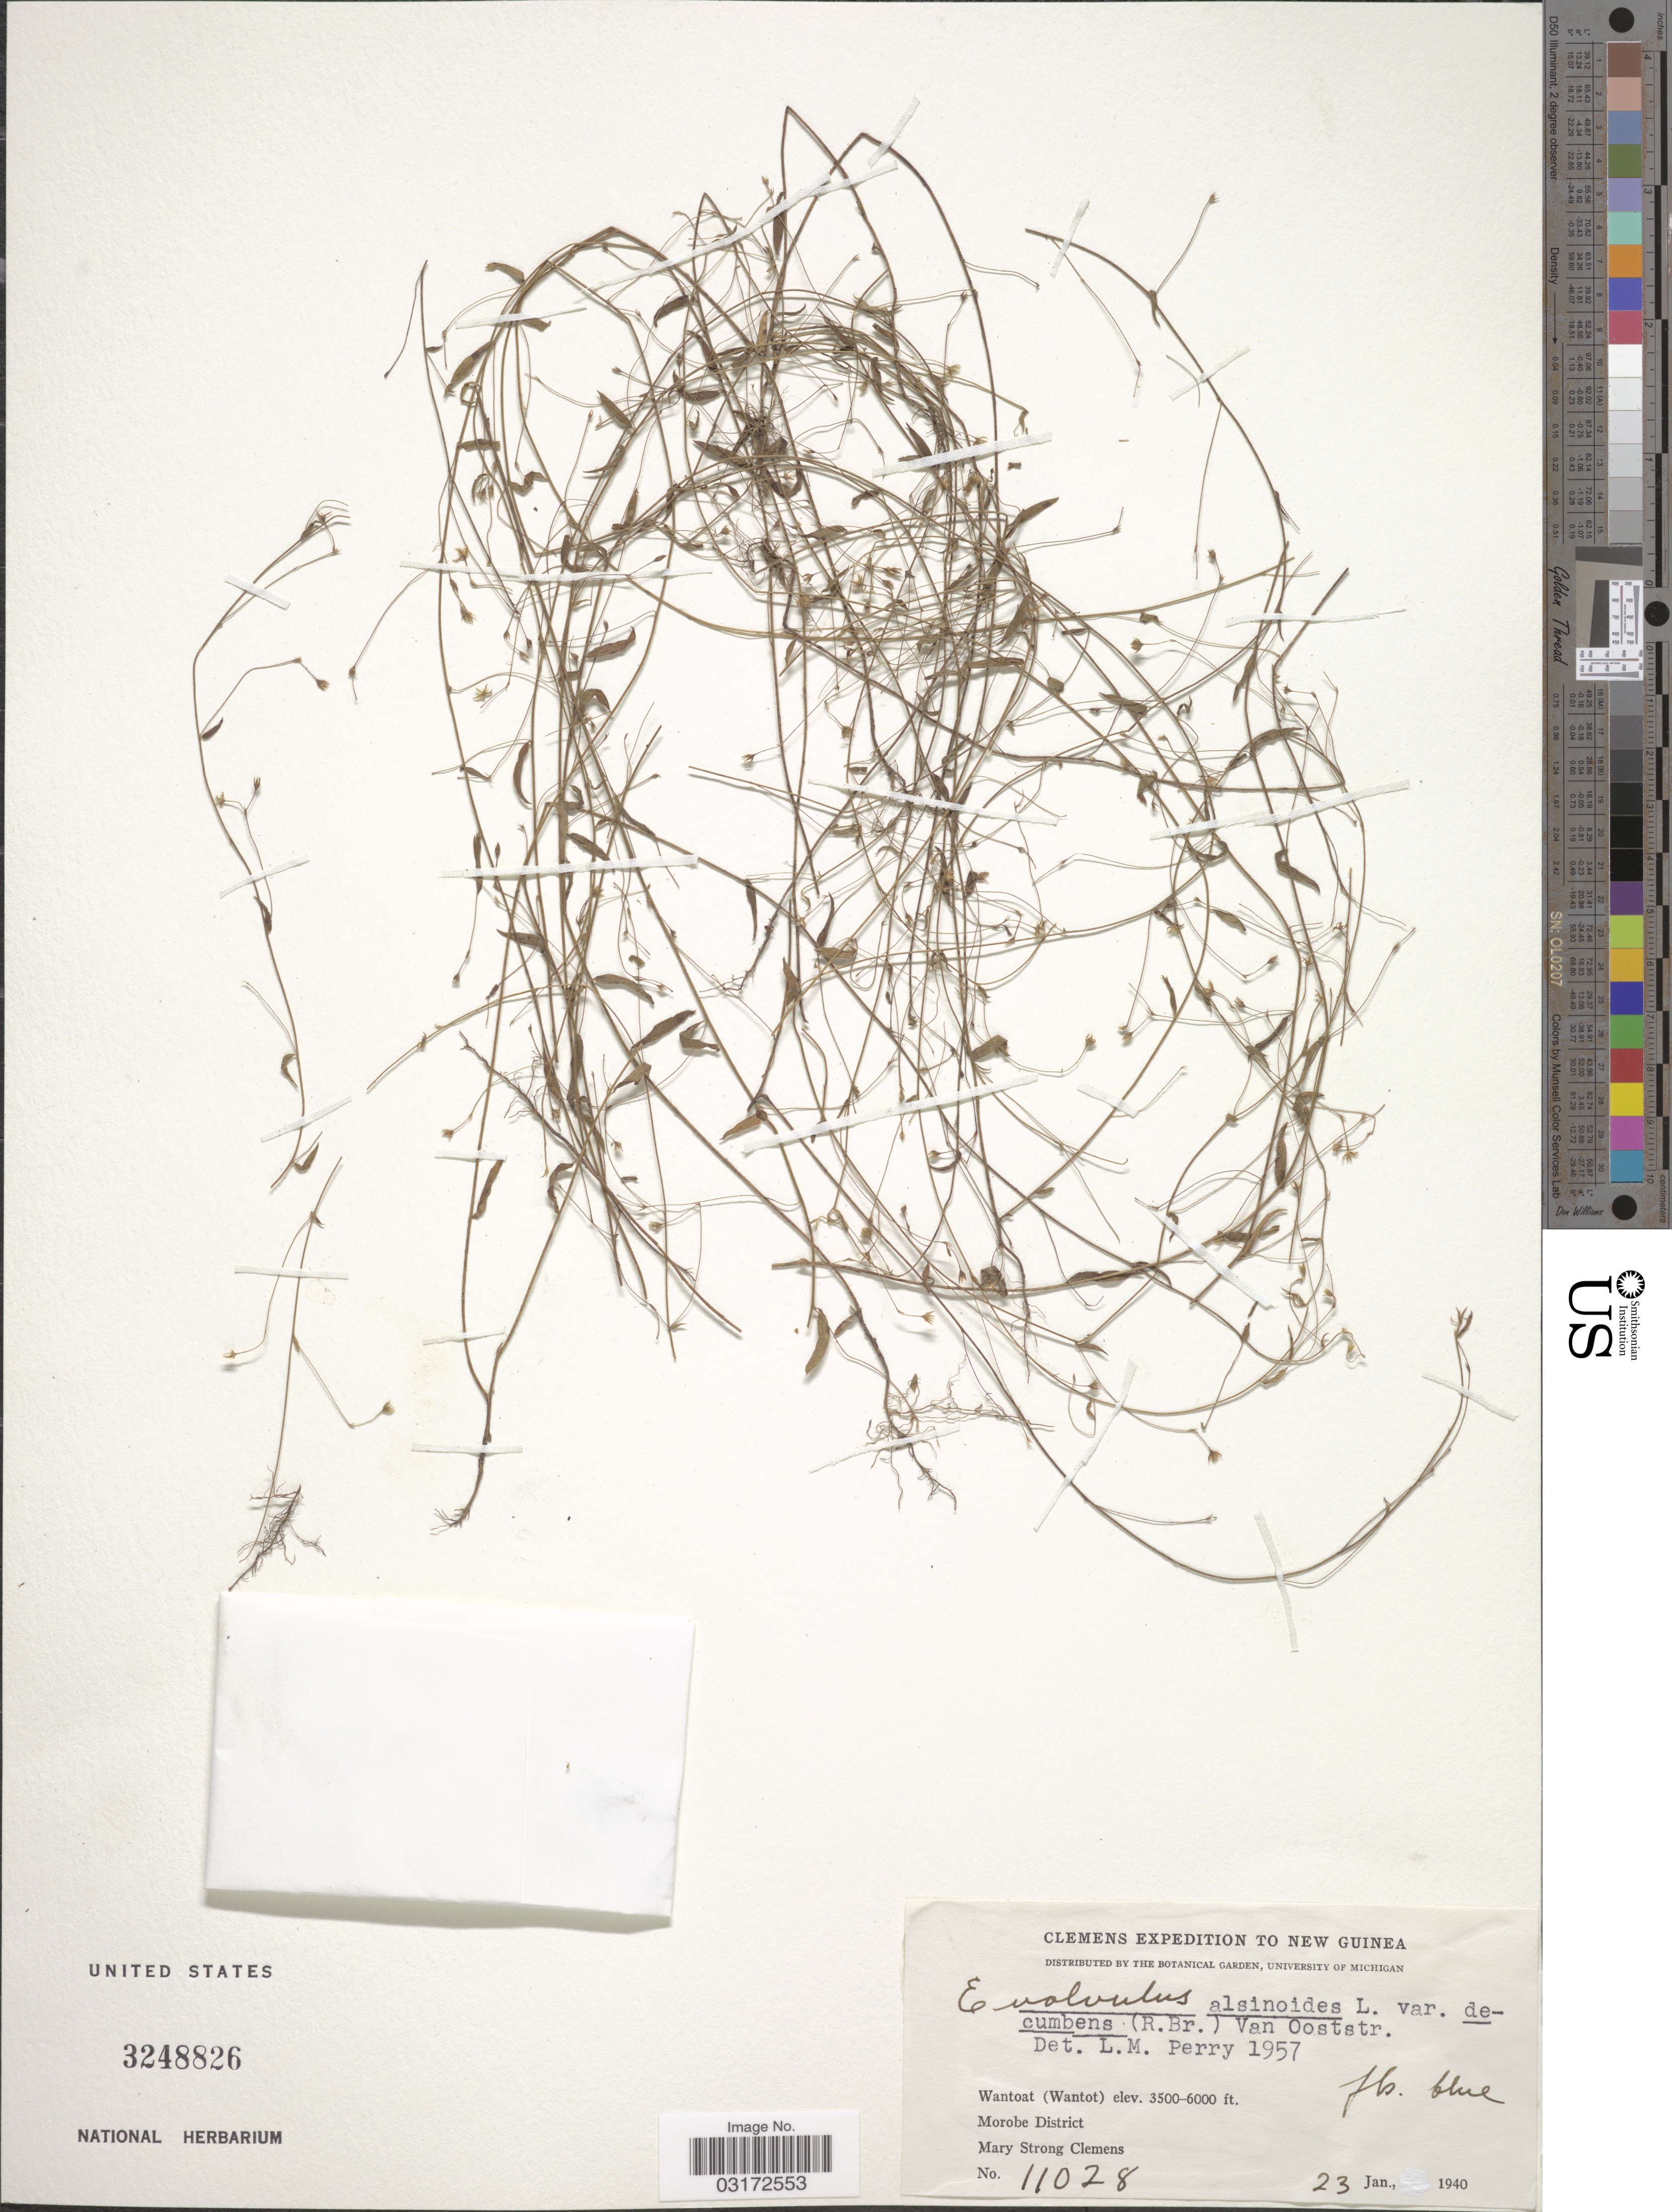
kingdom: Plantae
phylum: Tracheophyta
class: Magnoliopsida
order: Solanales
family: Convolvulaceae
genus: Evolvulus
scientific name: Evolvulus alsinoides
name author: (L.) L.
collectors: M. S. Clemens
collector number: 11028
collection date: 1940-01-23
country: Papua New Guinea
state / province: Morobe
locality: New Guinea. Wantoat (Wantot). Morobe District.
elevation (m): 1067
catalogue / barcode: US 3248826